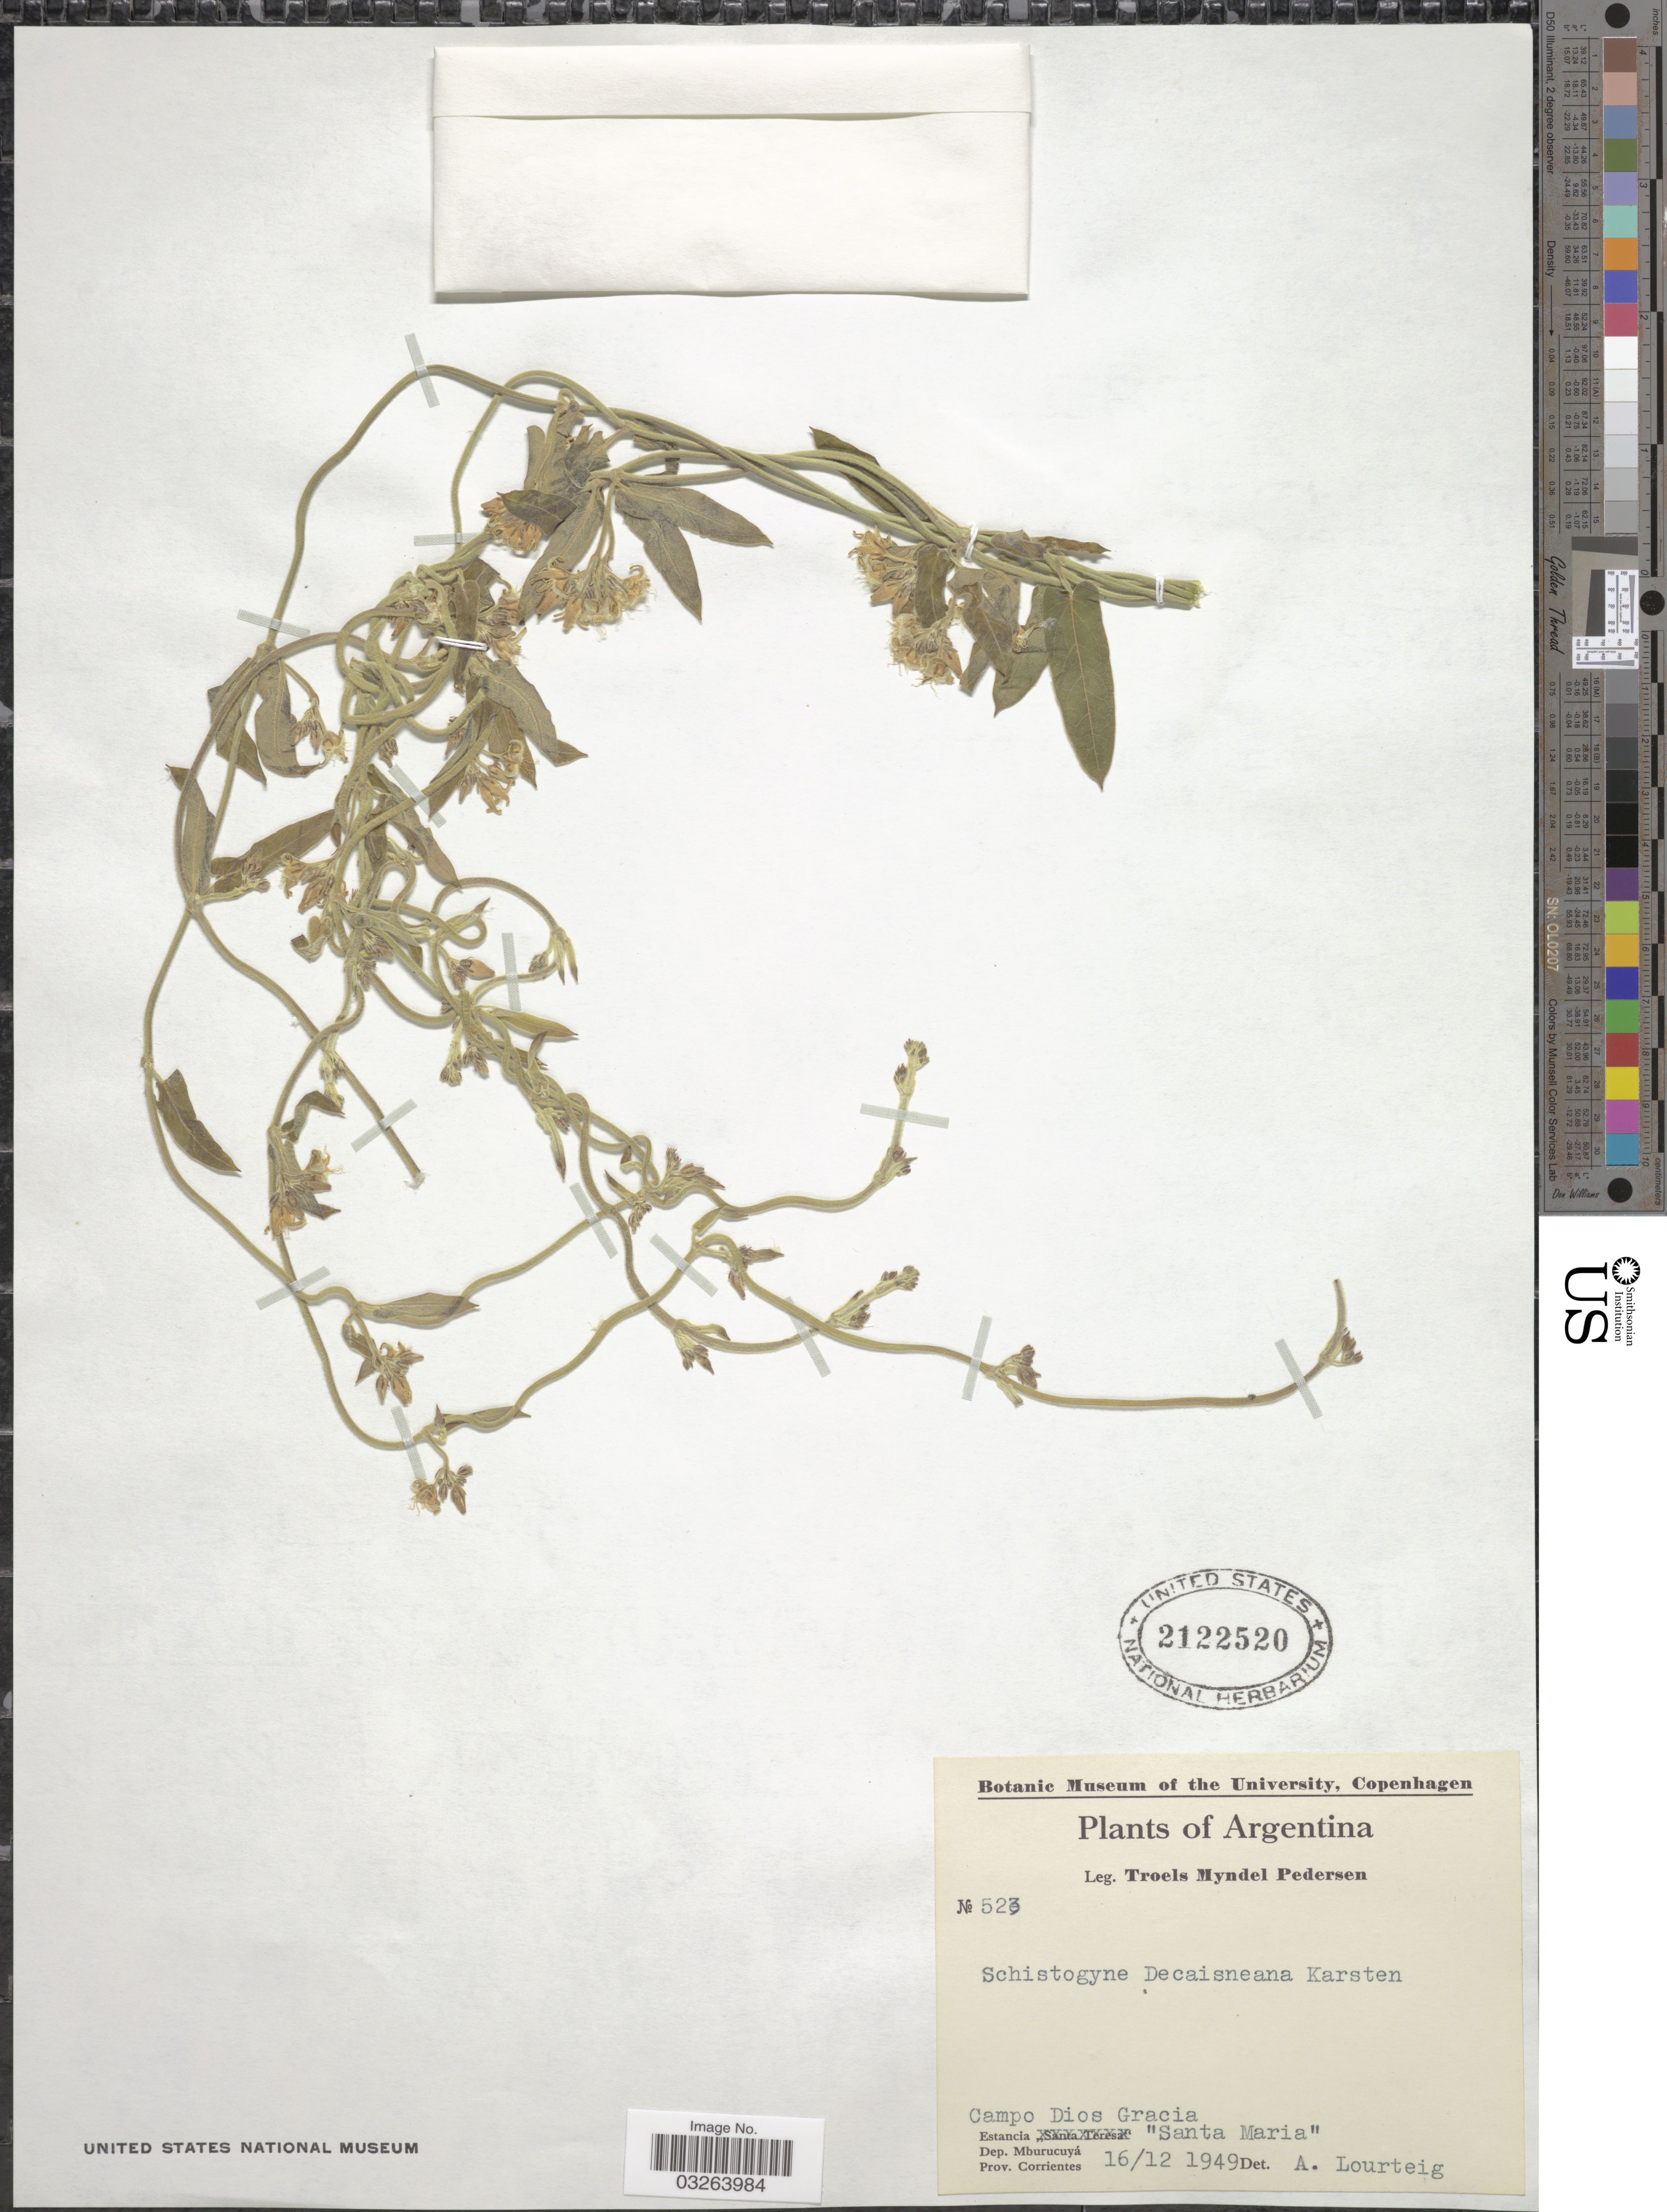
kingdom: Plantae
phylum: Tracheophyta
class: Magnoliopsida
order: Gentianales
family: Apocynaceae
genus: Schistogyne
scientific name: Schistogyne decaisneana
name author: H. Karst.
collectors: T. Pederson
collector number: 523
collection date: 1949-12-16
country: Argentina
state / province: Corrientes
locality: Campo Dios Gracia. Estancia "Santa Maria". Dep. Mburucuyá.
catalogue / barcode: US 2122520